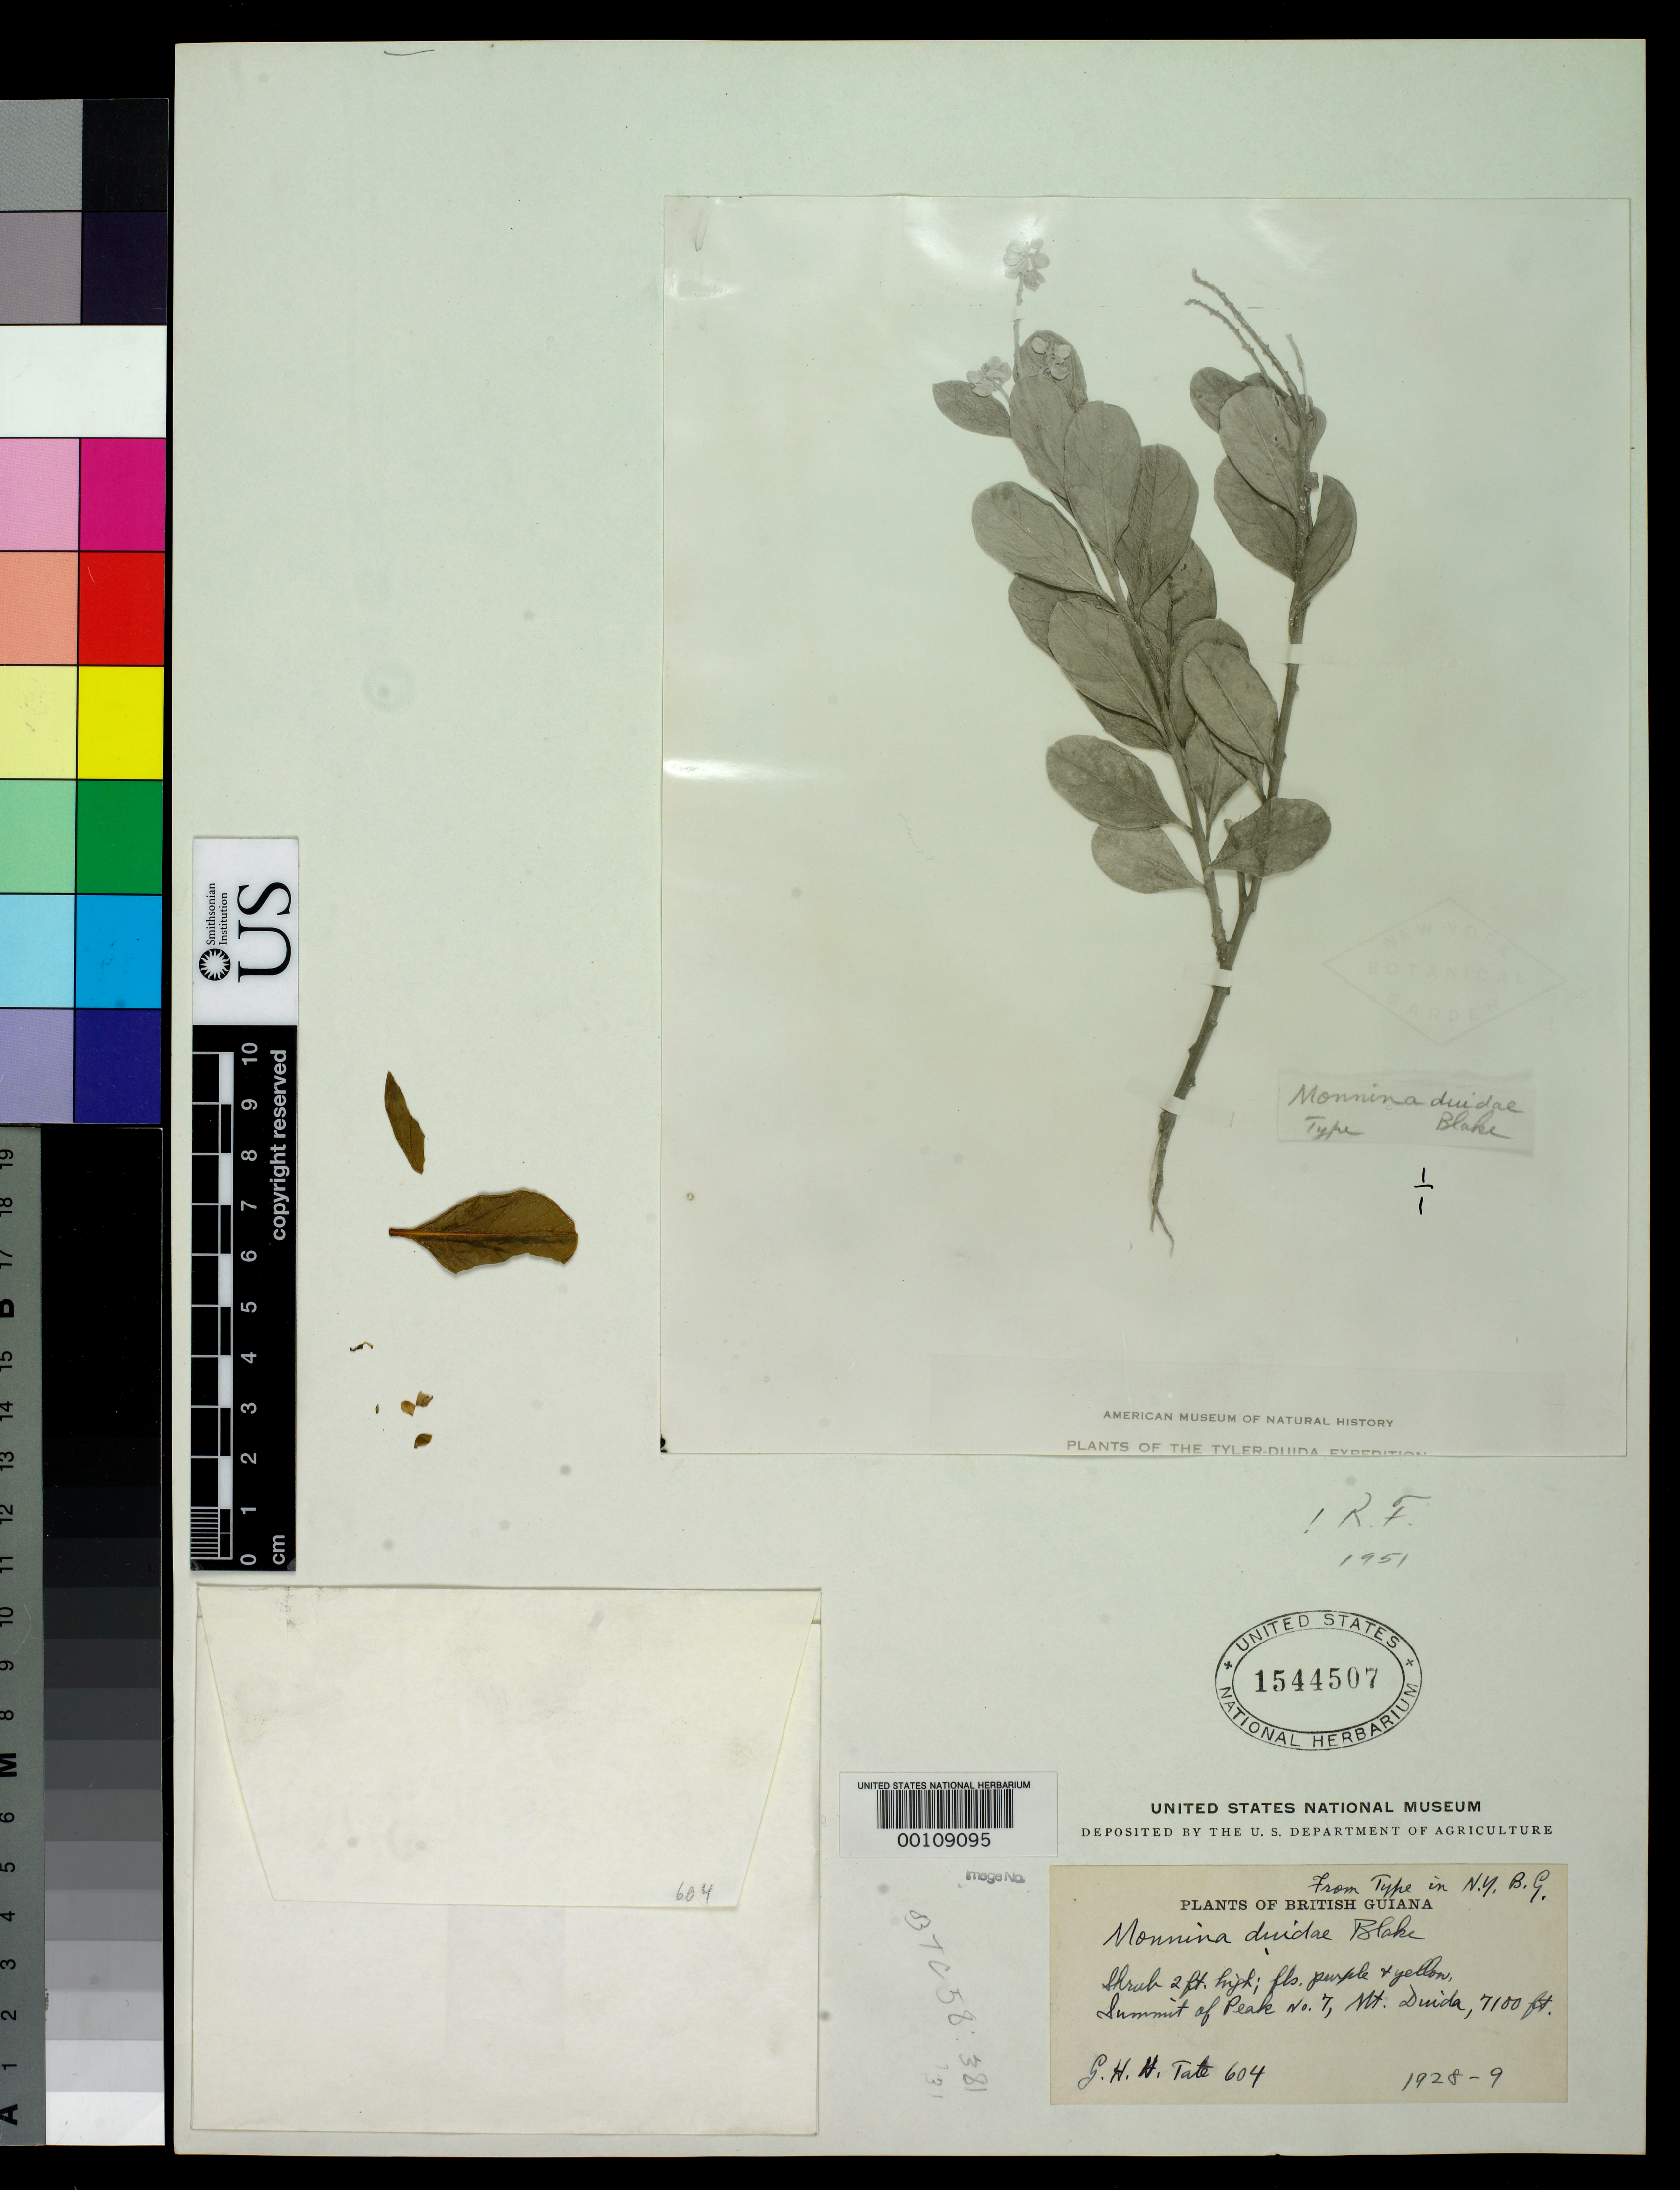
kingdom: Plantae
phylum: Tracheophyta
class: Magnoliopsida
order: Fabales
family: Polygalaceae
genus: Monnina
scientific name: Monnina duidae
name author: S.F. Blake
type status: Isotype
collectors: G. H. H.Tate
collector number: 604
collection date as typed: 1928 to -- --- 1929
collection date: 1928/1929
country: Venezuela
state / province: Amazonas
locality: Mt. Duida.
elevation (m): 2164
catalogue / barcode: US 1544507